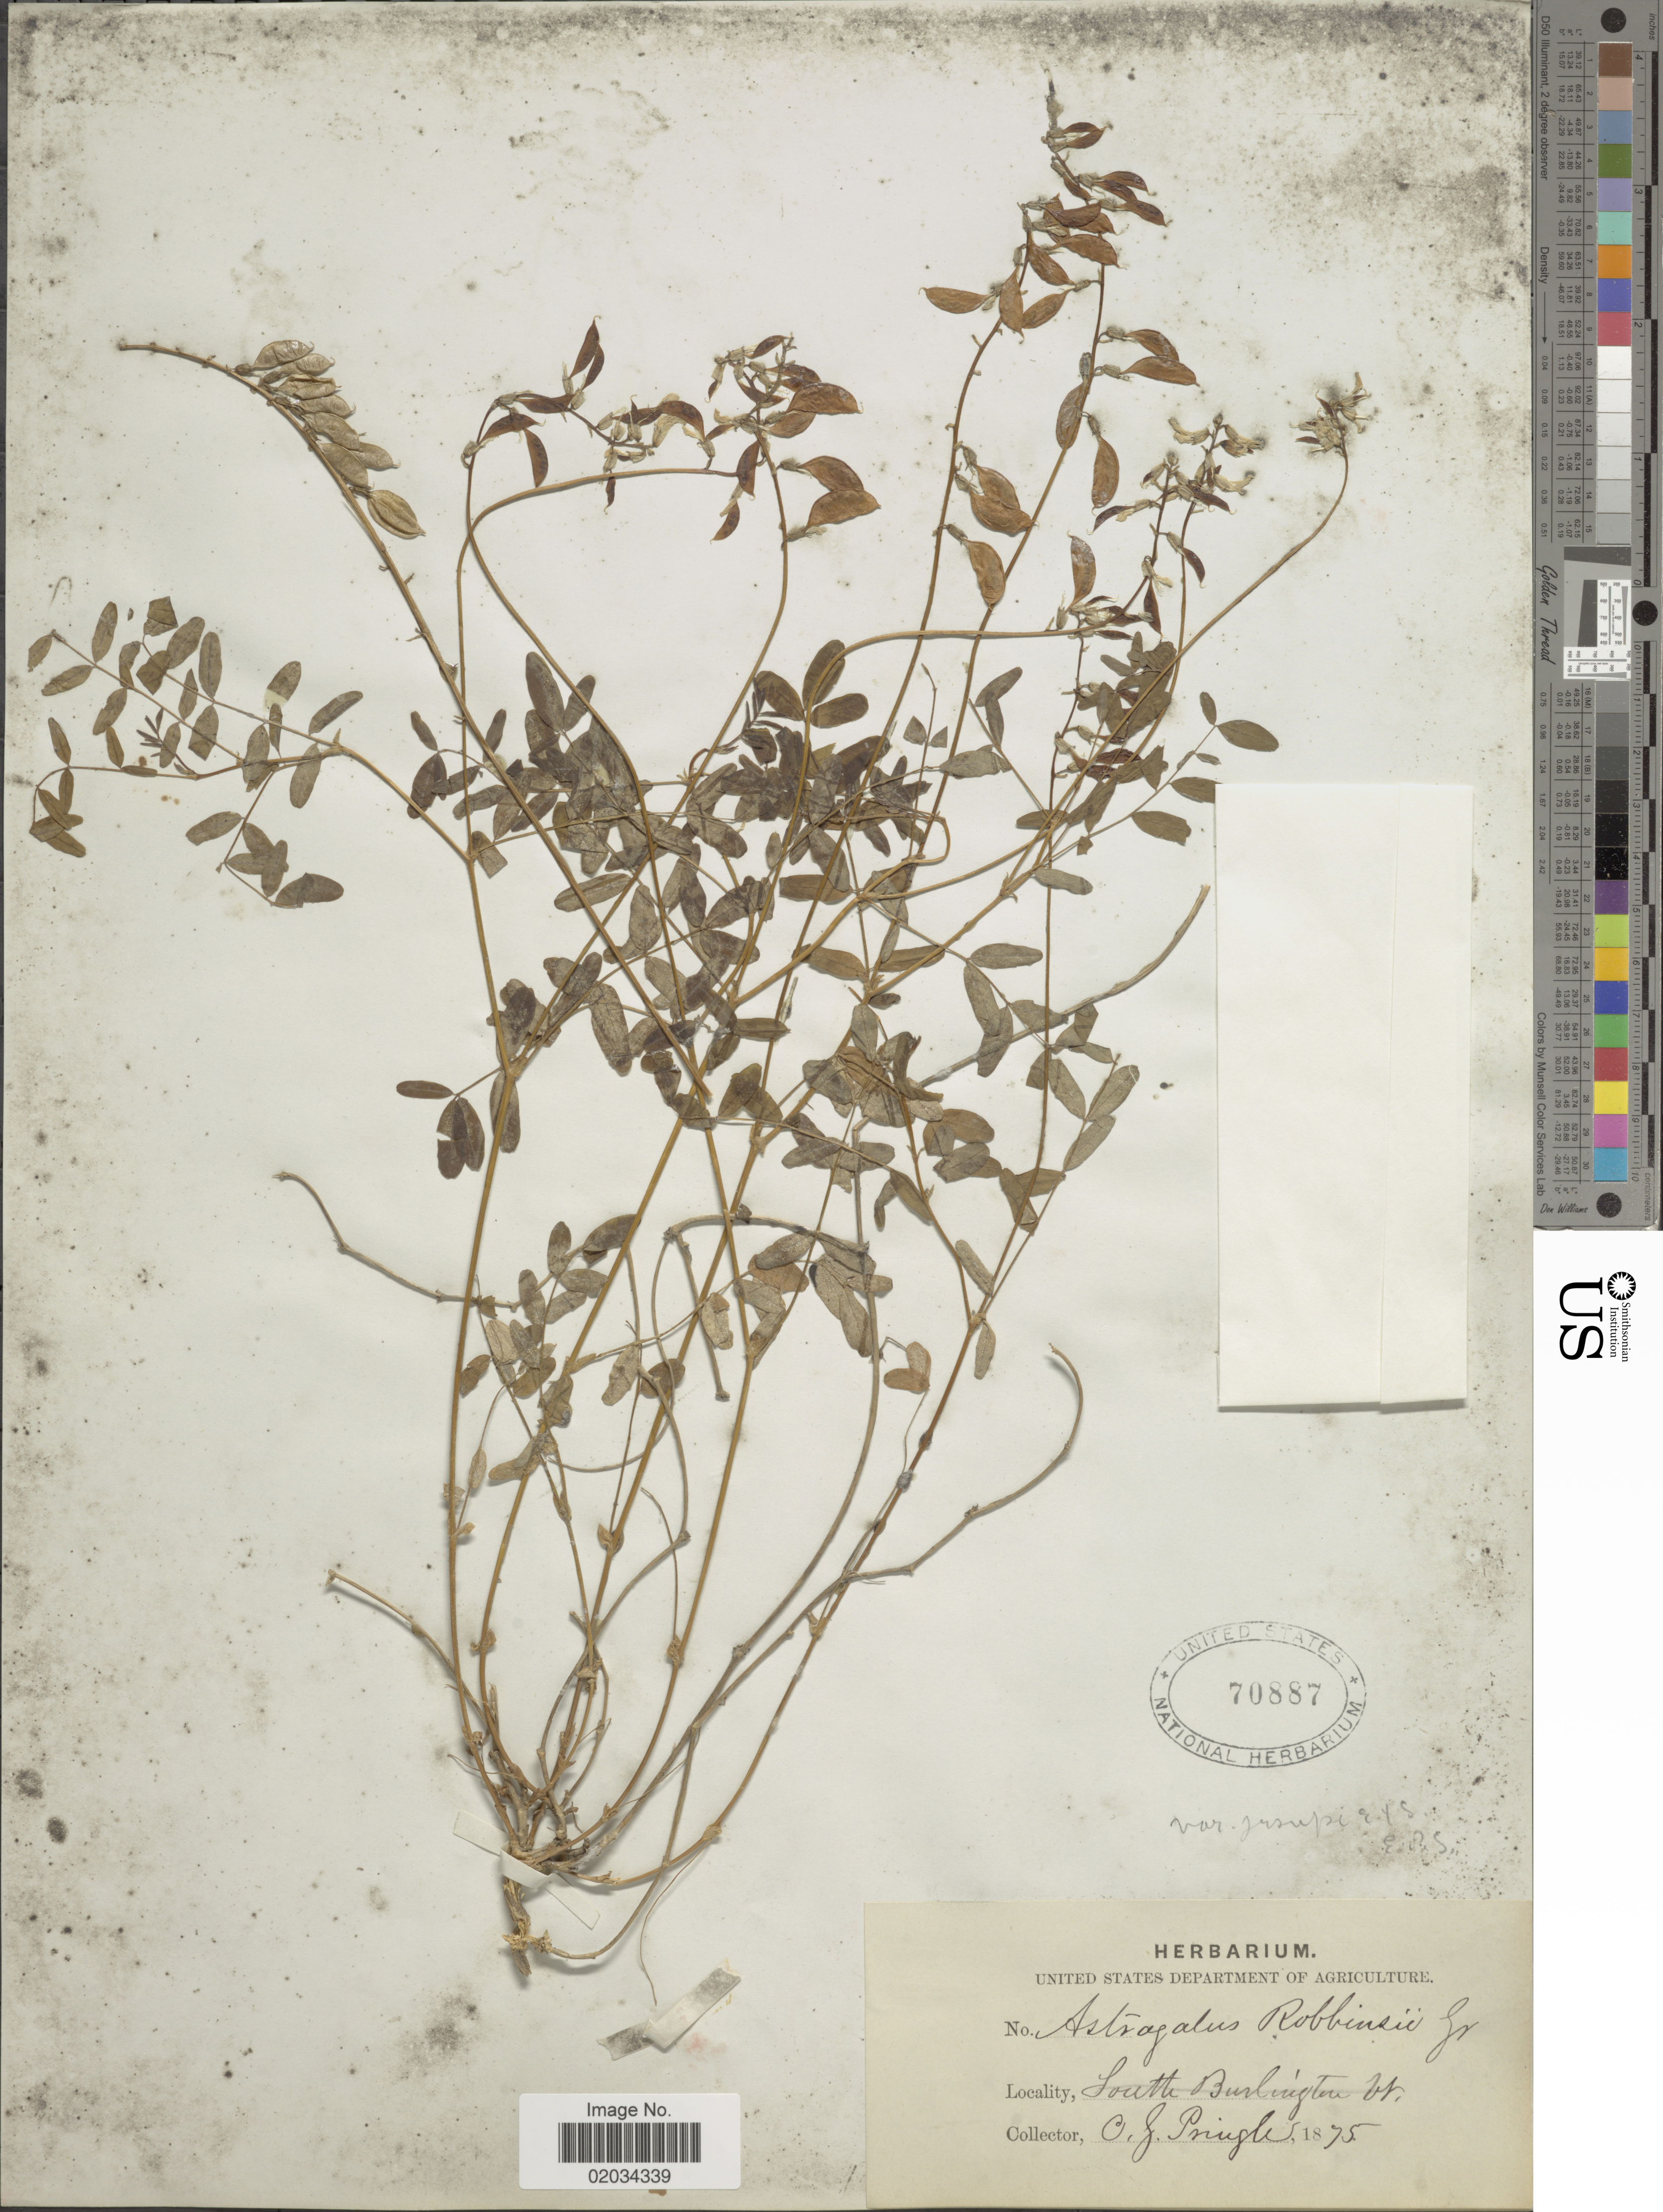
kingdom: Plantae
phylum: Tracheophyta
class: Magnoliopsida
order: Fabales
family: Fabaceae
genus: Astragalus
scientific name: Astragalus robbinsii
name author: (Oakes) A. Gray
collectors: C. G. Pringle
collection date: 1875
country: United States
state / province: Vermont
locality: South Burlington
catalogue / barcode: US 70887